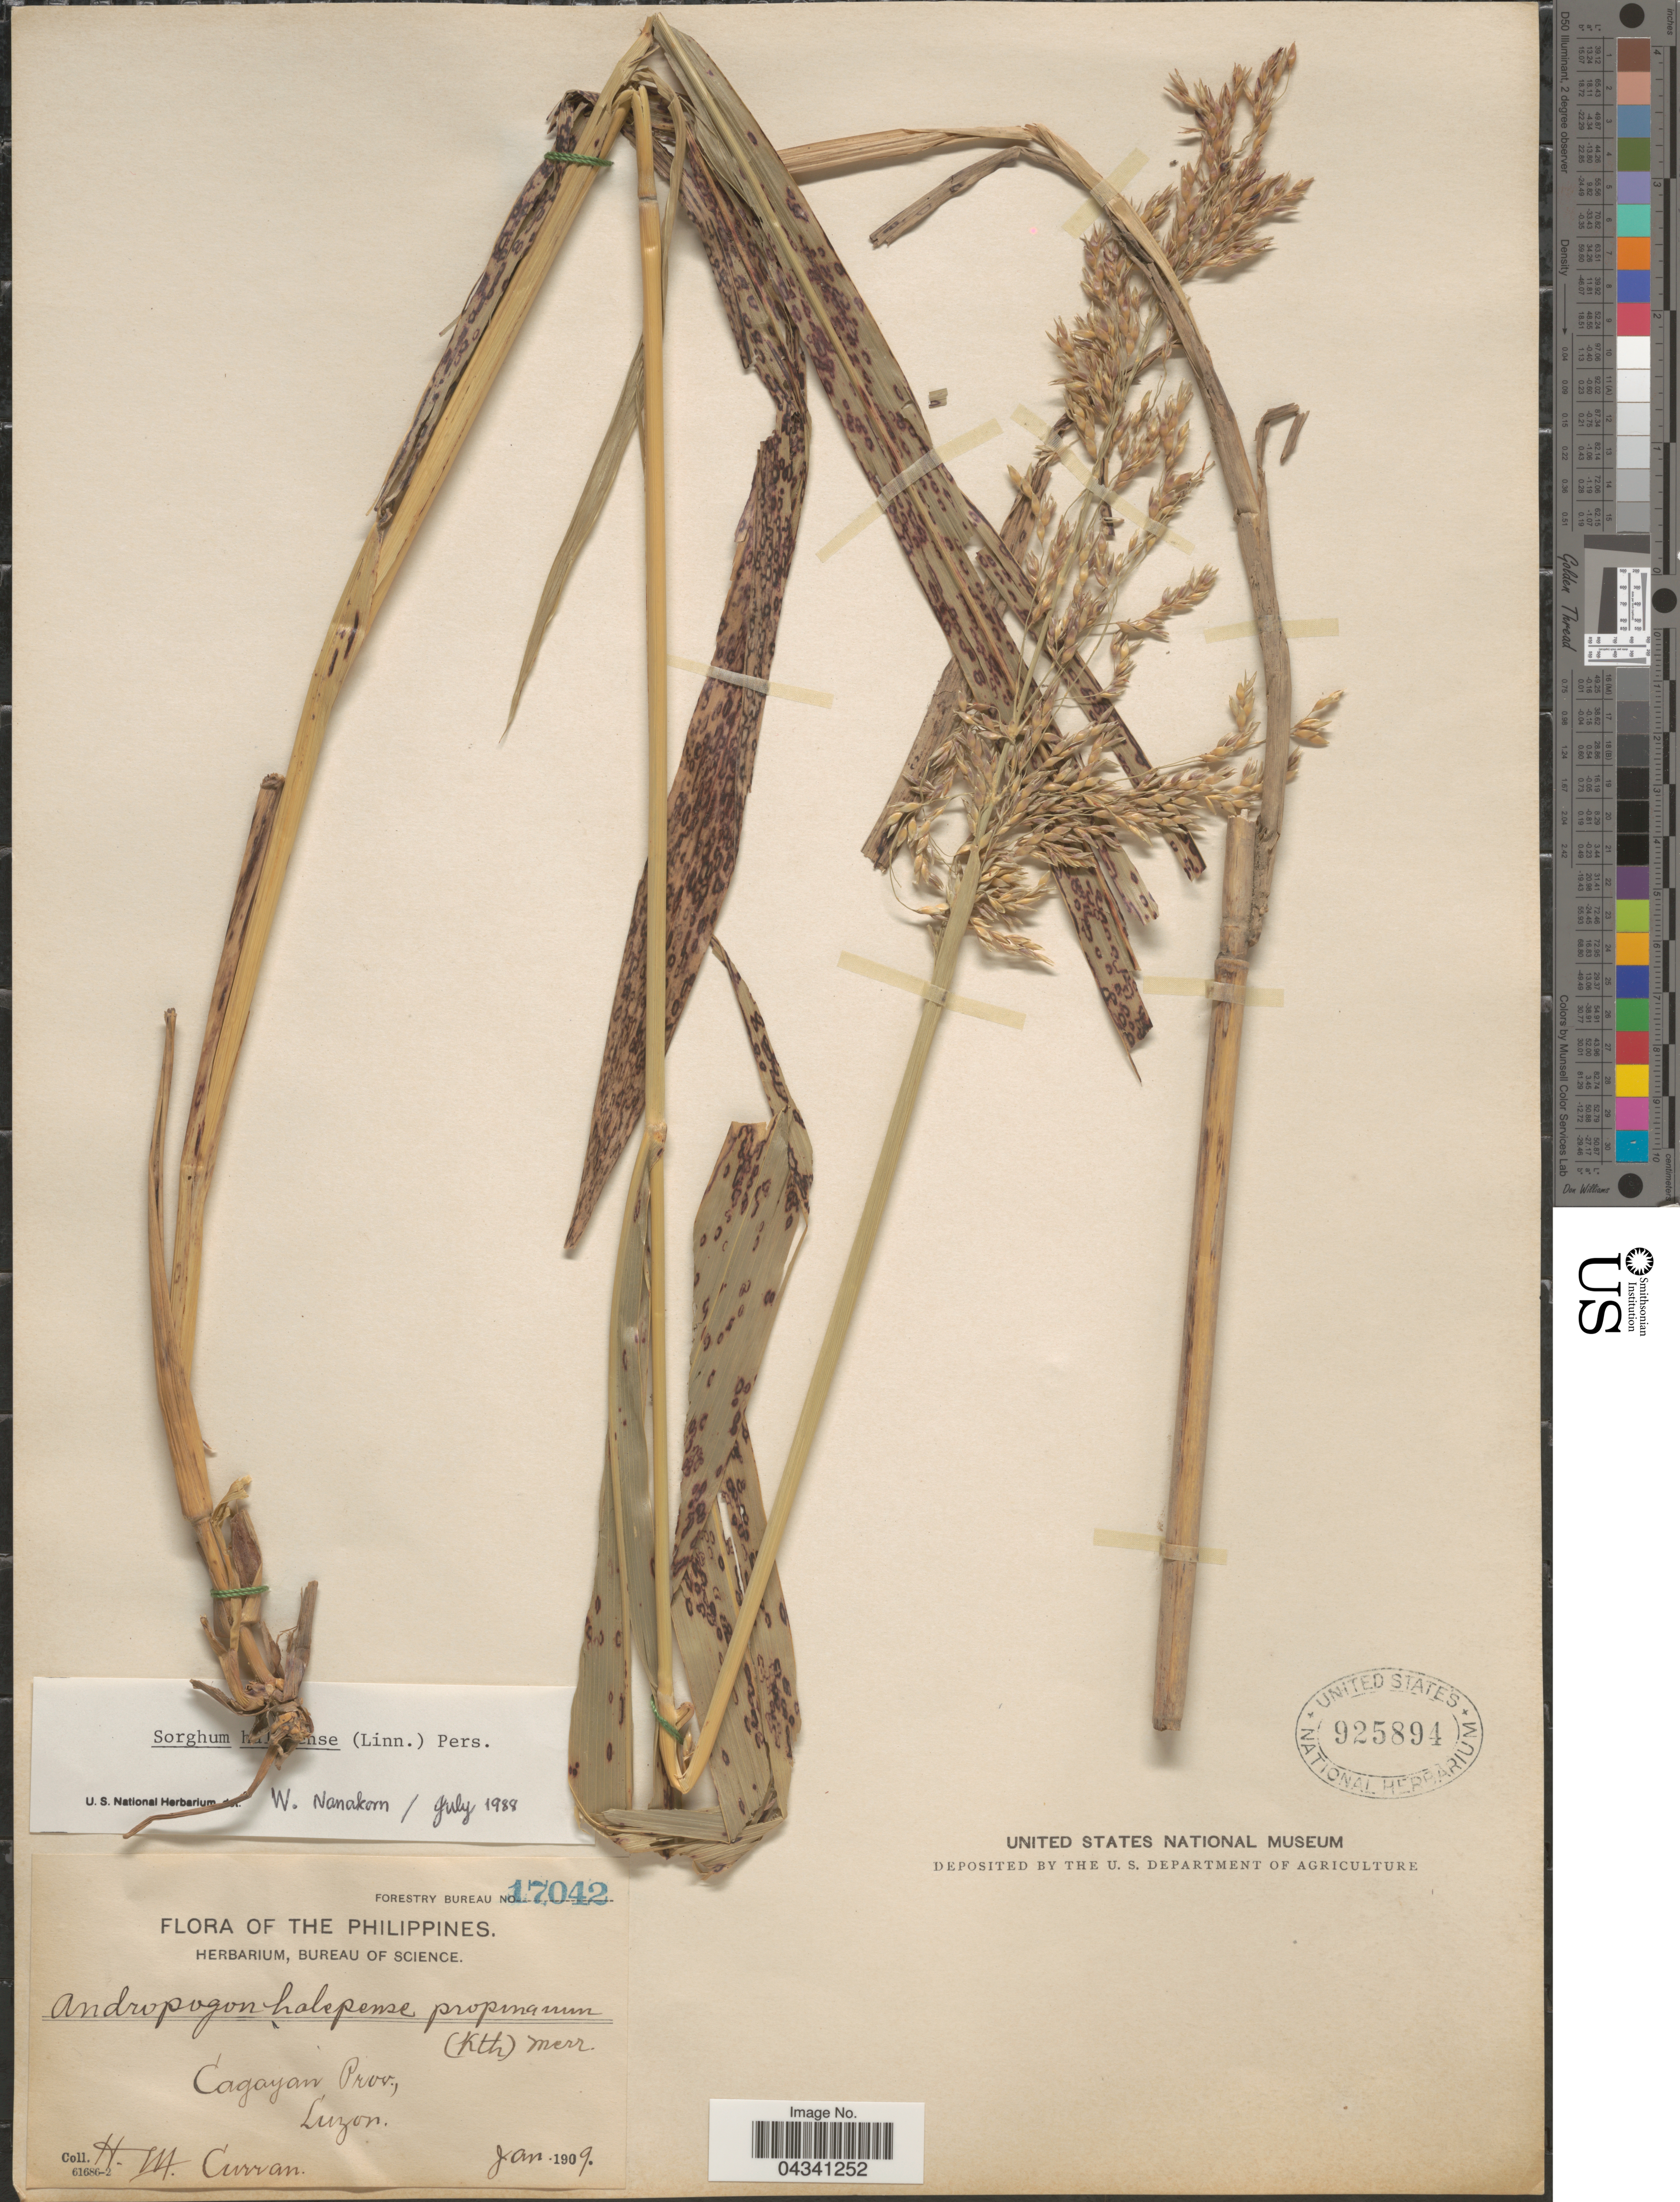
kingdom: Plantae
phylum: Tracheophyta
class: Liliopsida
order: Poales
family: Poaceae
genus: Sorghum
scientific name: Sorghum halepense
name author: (L.) Pers.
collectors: H. M. Curran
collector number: Forestry Bureau 17042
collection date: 1909-01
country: Philippines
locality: Cagayan Prov., Luzon.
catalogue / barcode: US 925894